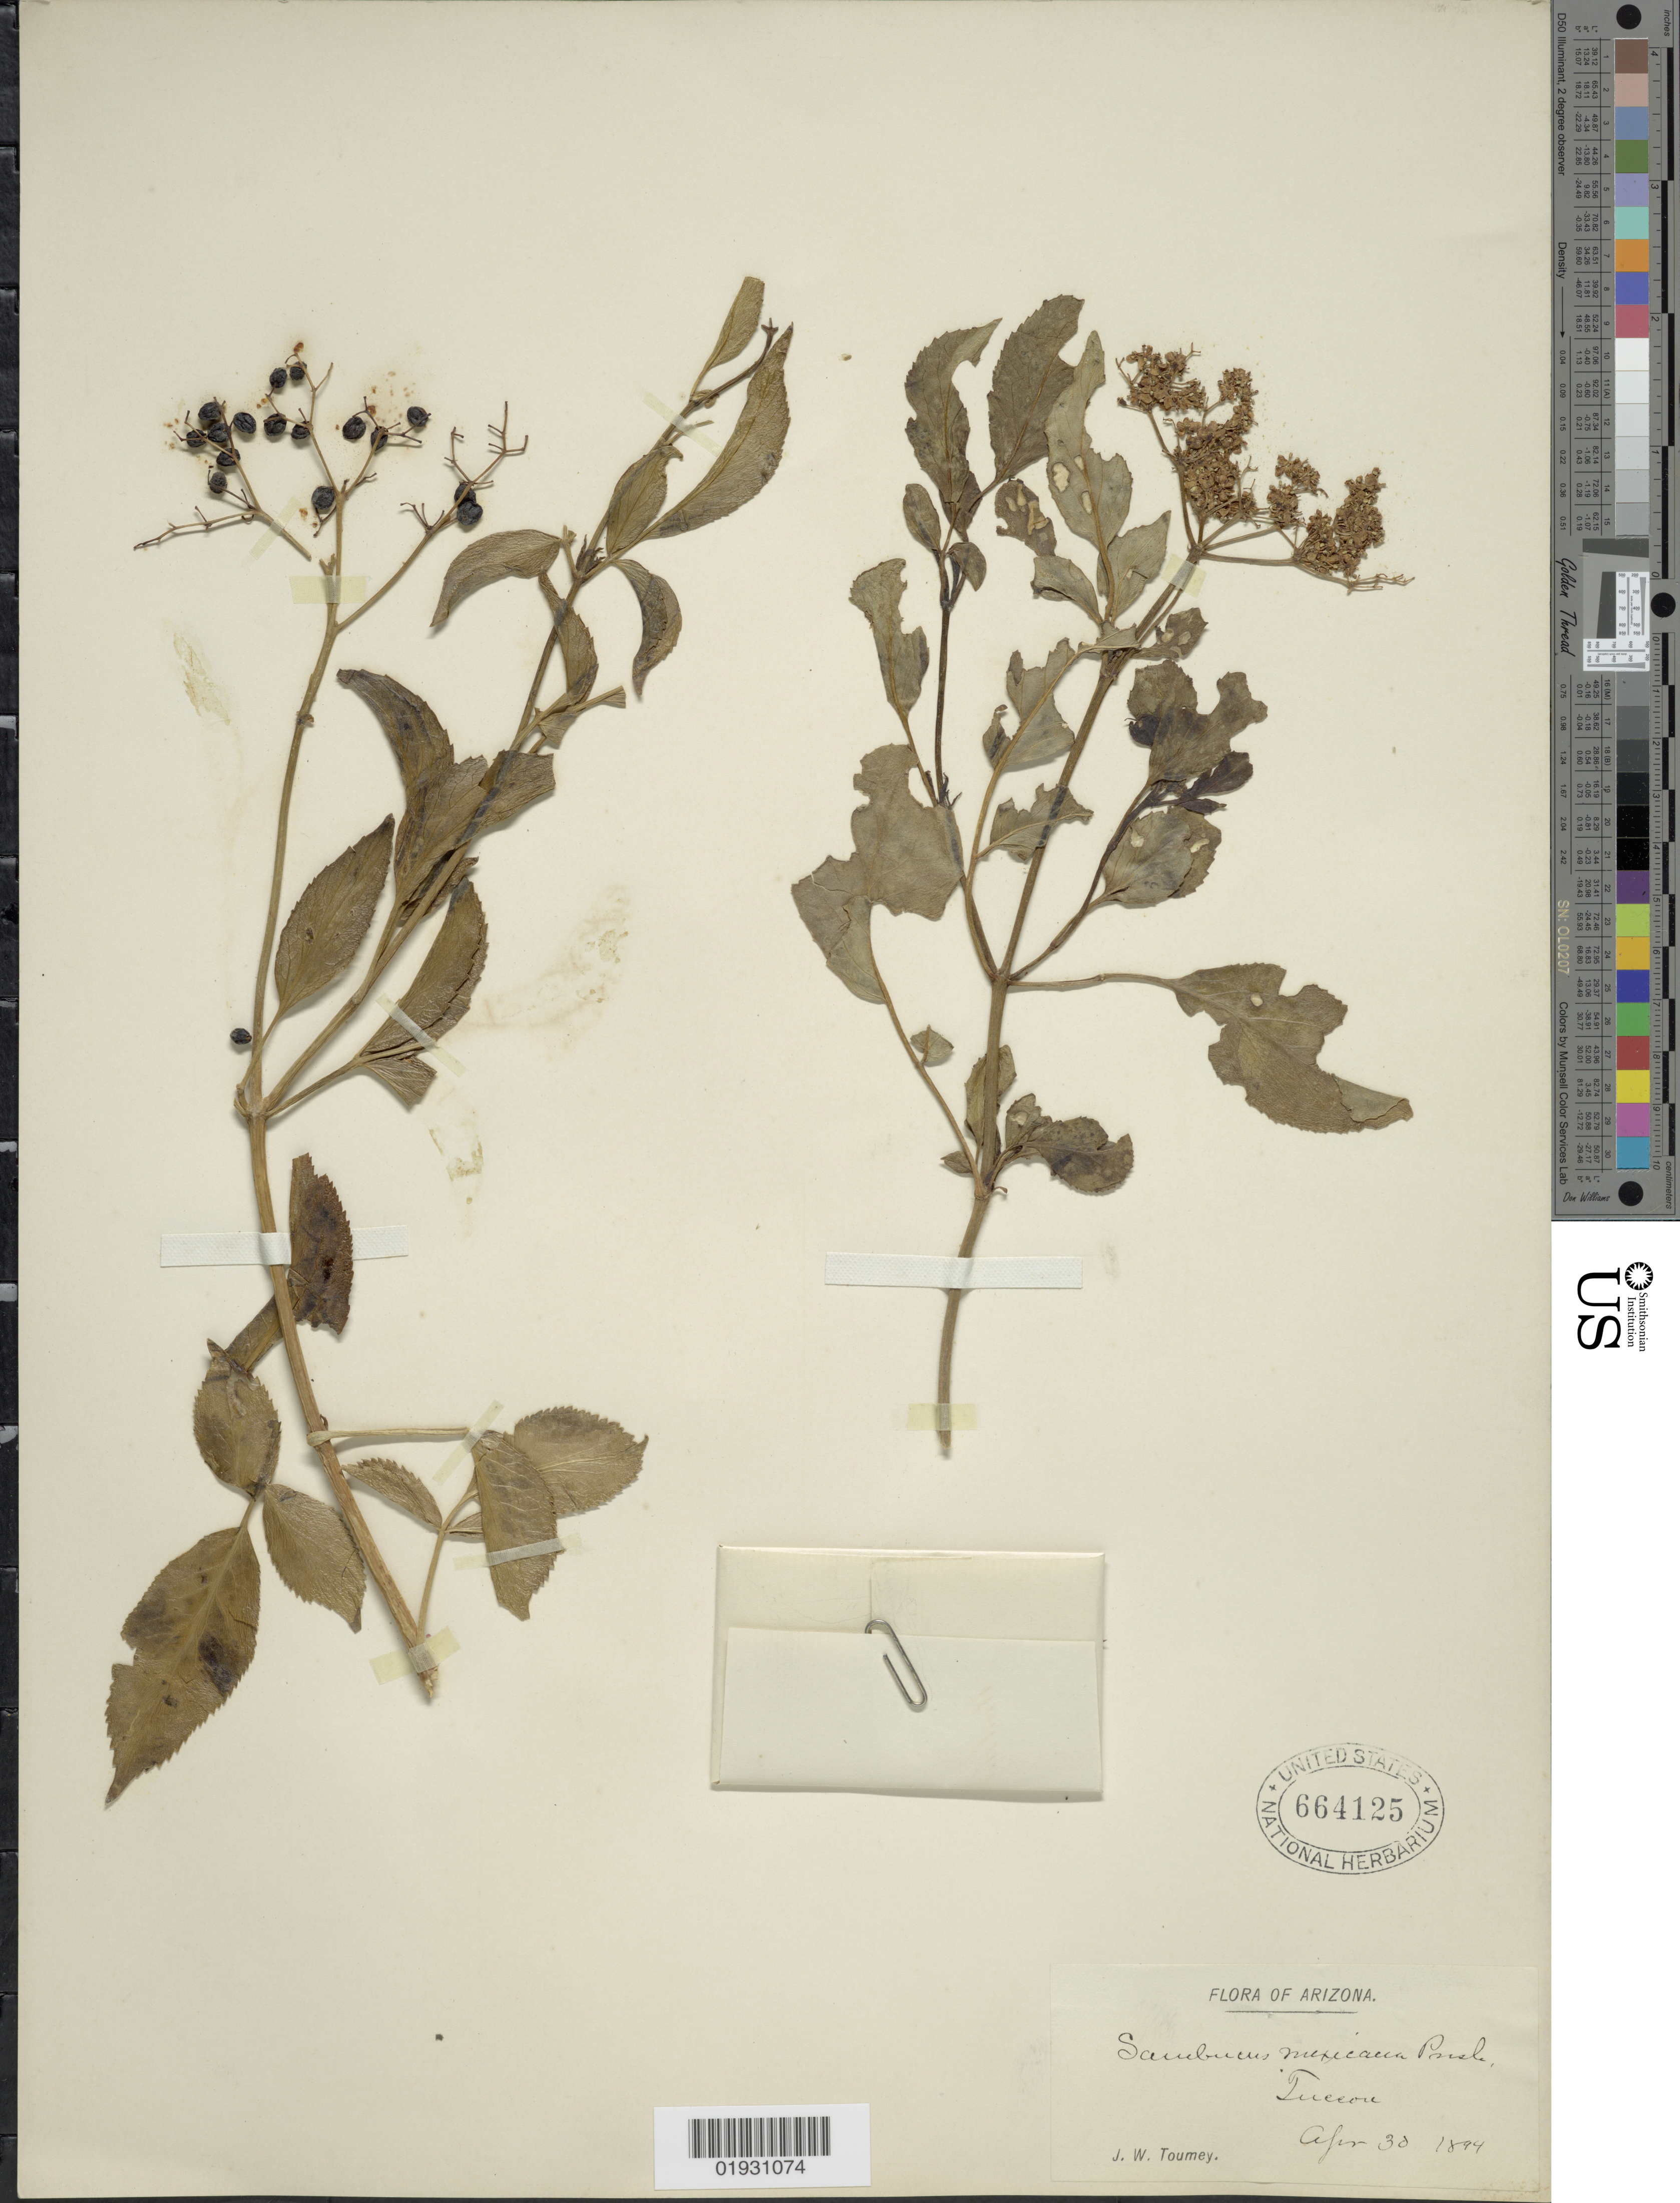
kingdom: Plantae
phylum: Tracheophyta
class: Magnoliopsida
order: Dipsacales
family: Viburnaceae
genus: Sambucus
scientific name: Sambucus mexicana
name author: C. Presl ex DC.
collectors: J. W. Toumey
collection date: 1894-04-30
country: United States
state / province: Arizona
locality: Tucson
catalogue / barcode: US 664125